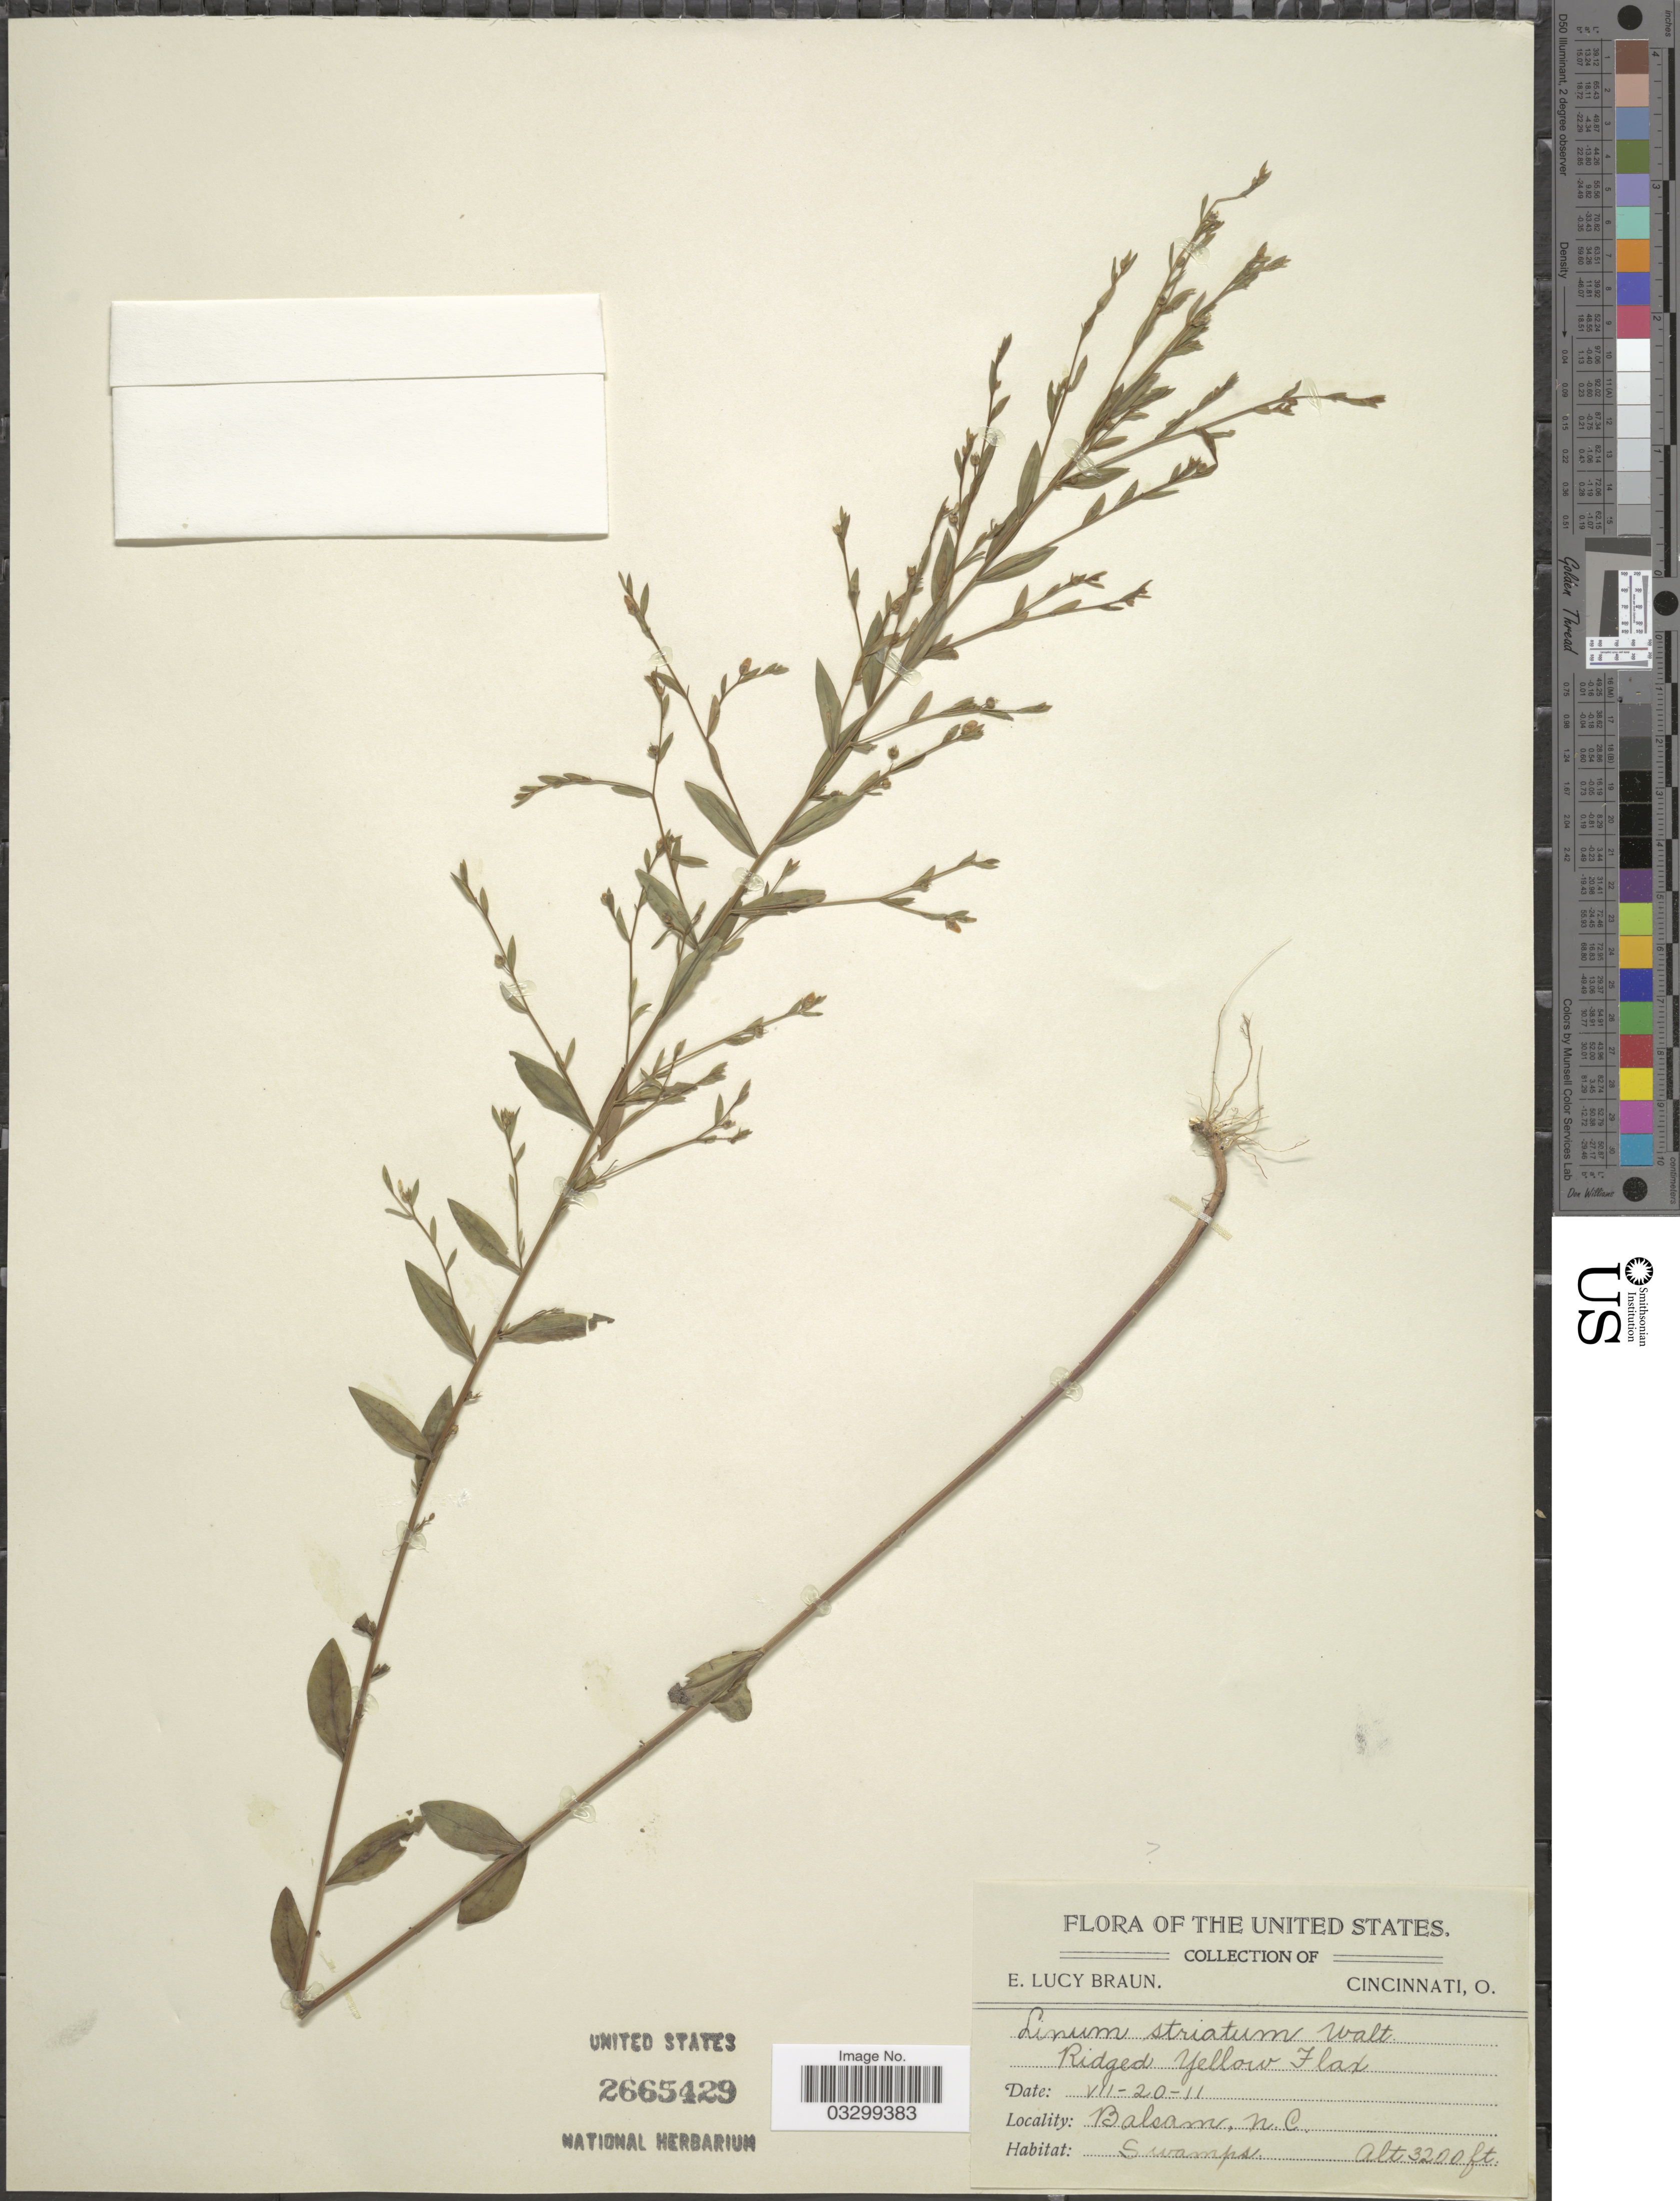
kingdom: Plantae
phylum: Tracheophyta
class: Magnoliopsida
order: Malpighiales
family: Linaceae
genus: Linum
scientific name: Linum striatum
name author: Walter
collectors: E. L. Braun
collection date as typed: Transcribed d/m/y: 20/7/11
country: United States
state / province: North Carolina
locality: Balsam.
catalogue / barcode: US 2665429